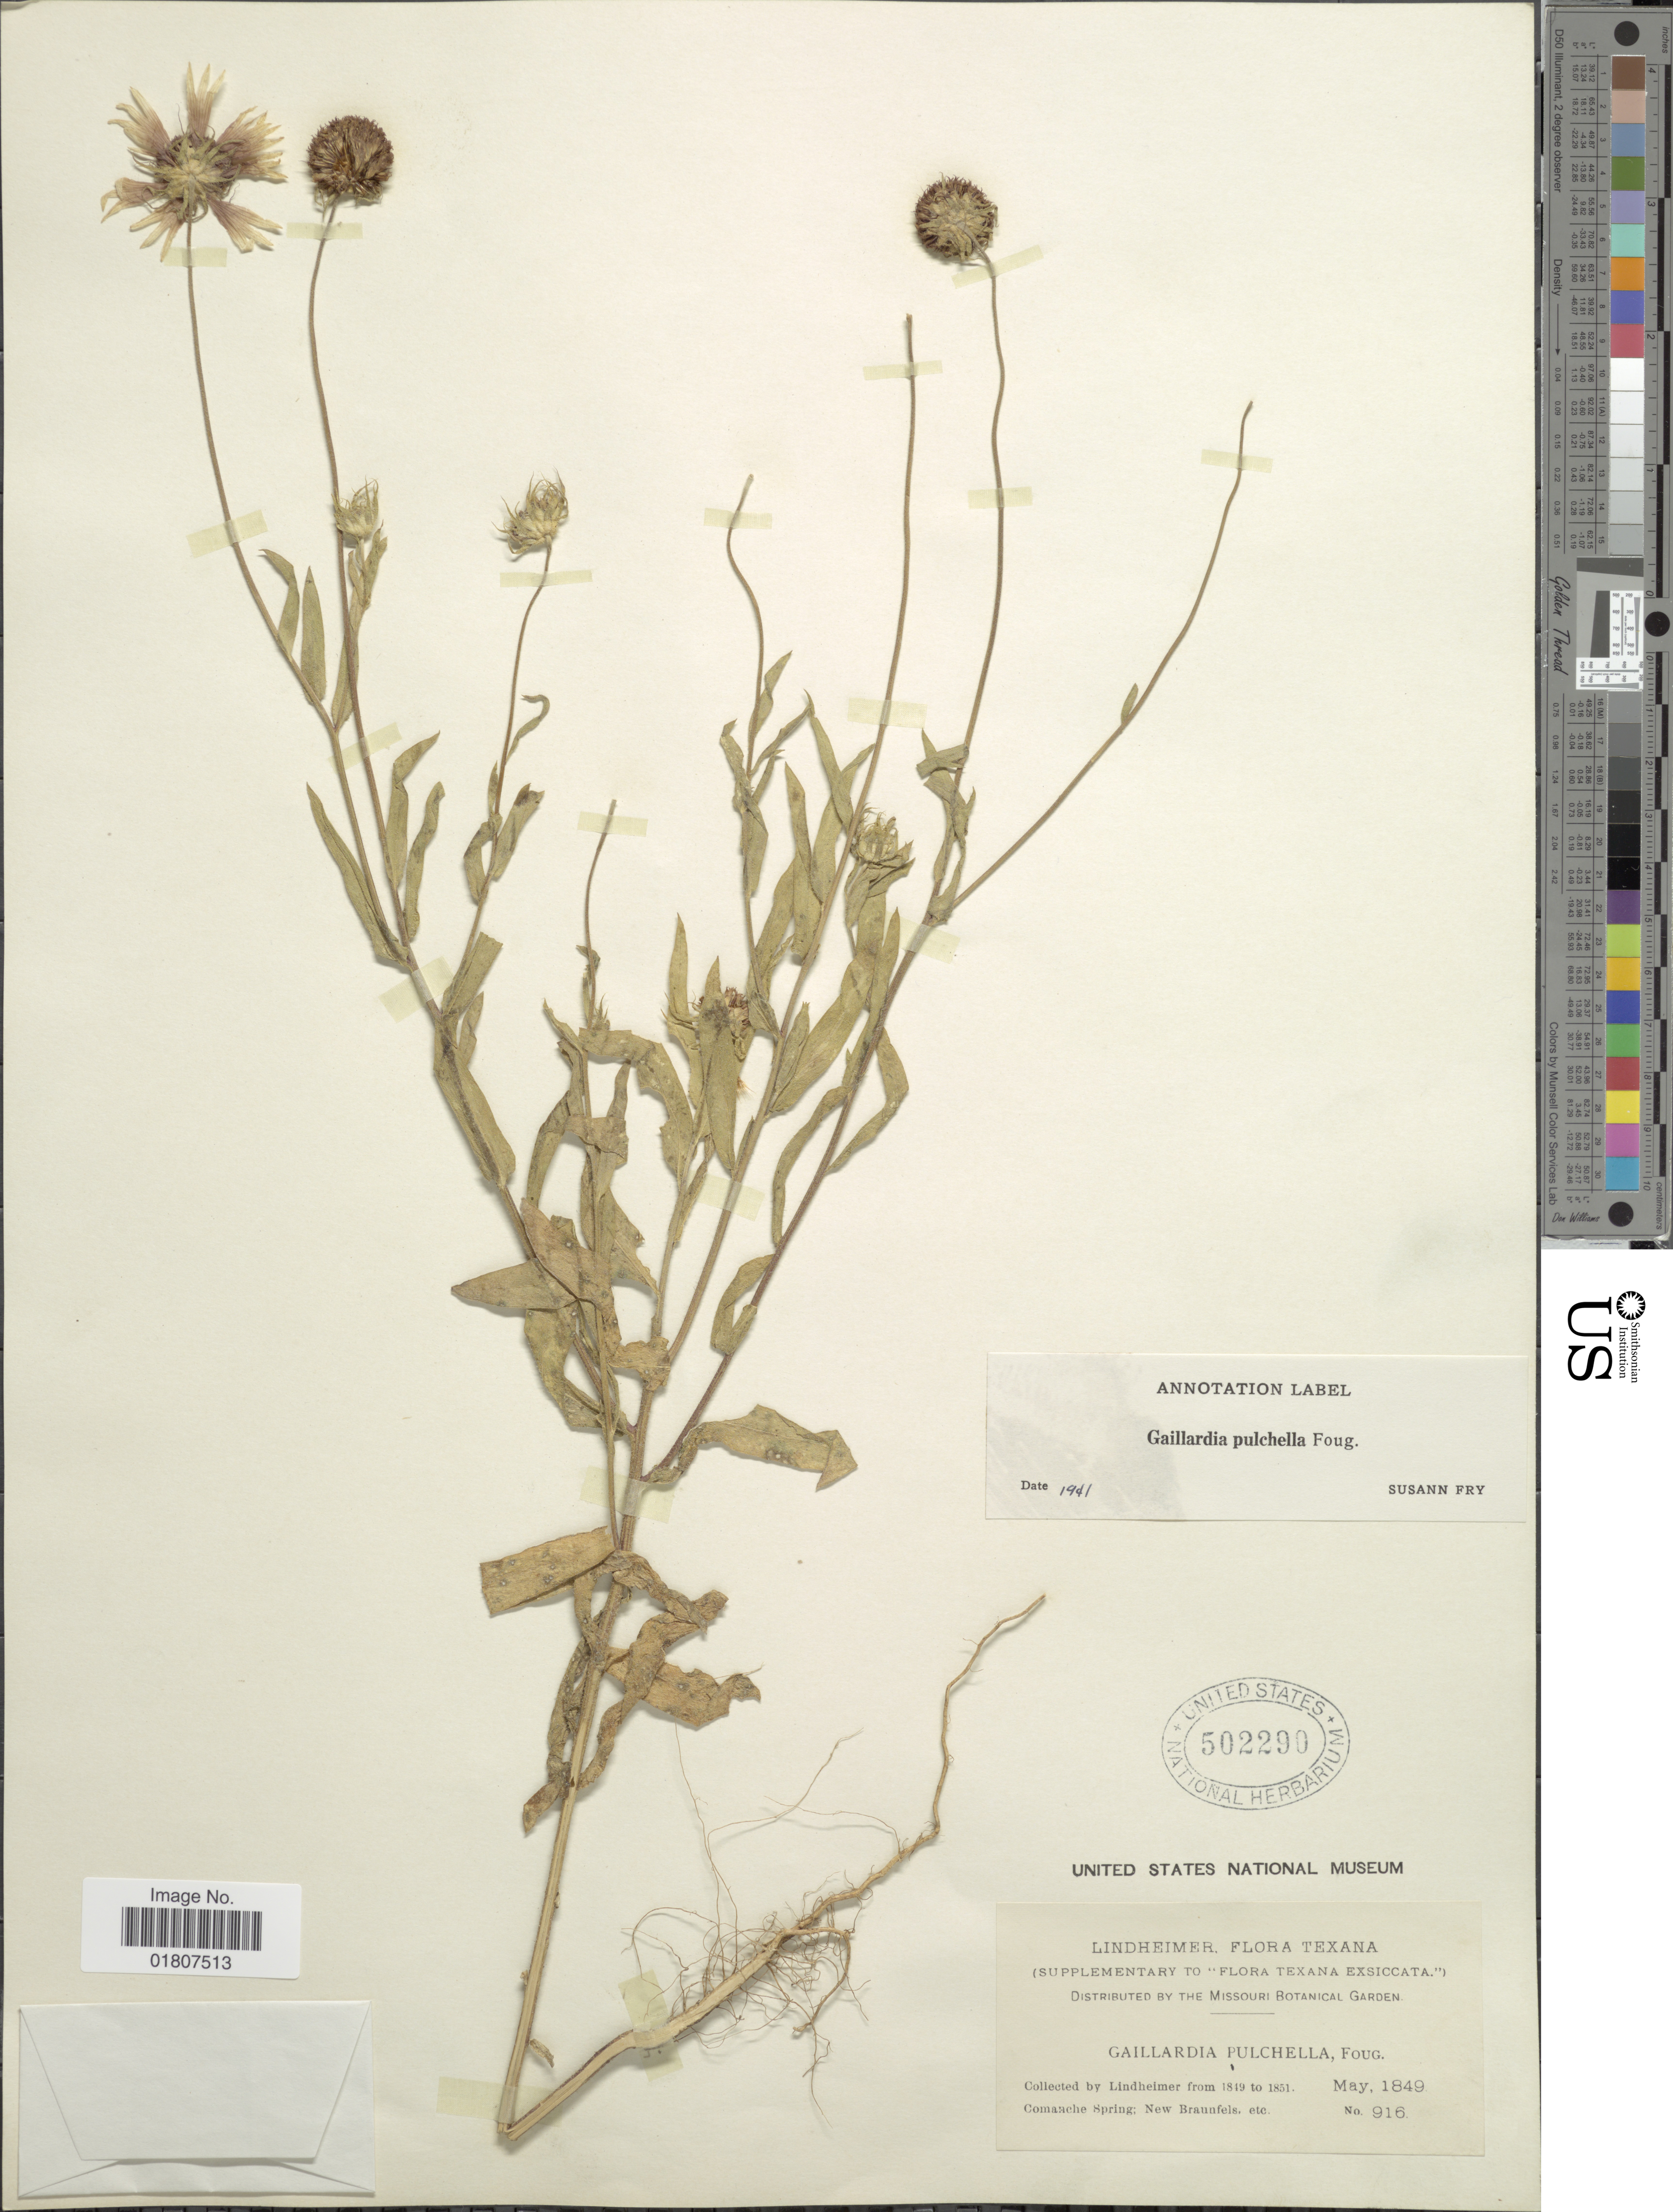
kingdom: Plantae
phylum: Tracheophyta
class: Magnoliopsida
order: Asterales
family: Asteraceae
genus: Gaillardia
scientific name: Gaillardia pulchella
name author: Foug.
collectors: -. Lindheimer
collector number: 916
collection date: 1849-05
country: United States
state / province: Texas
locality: Comanche Spring; New Braunfels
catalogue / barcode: US 502290